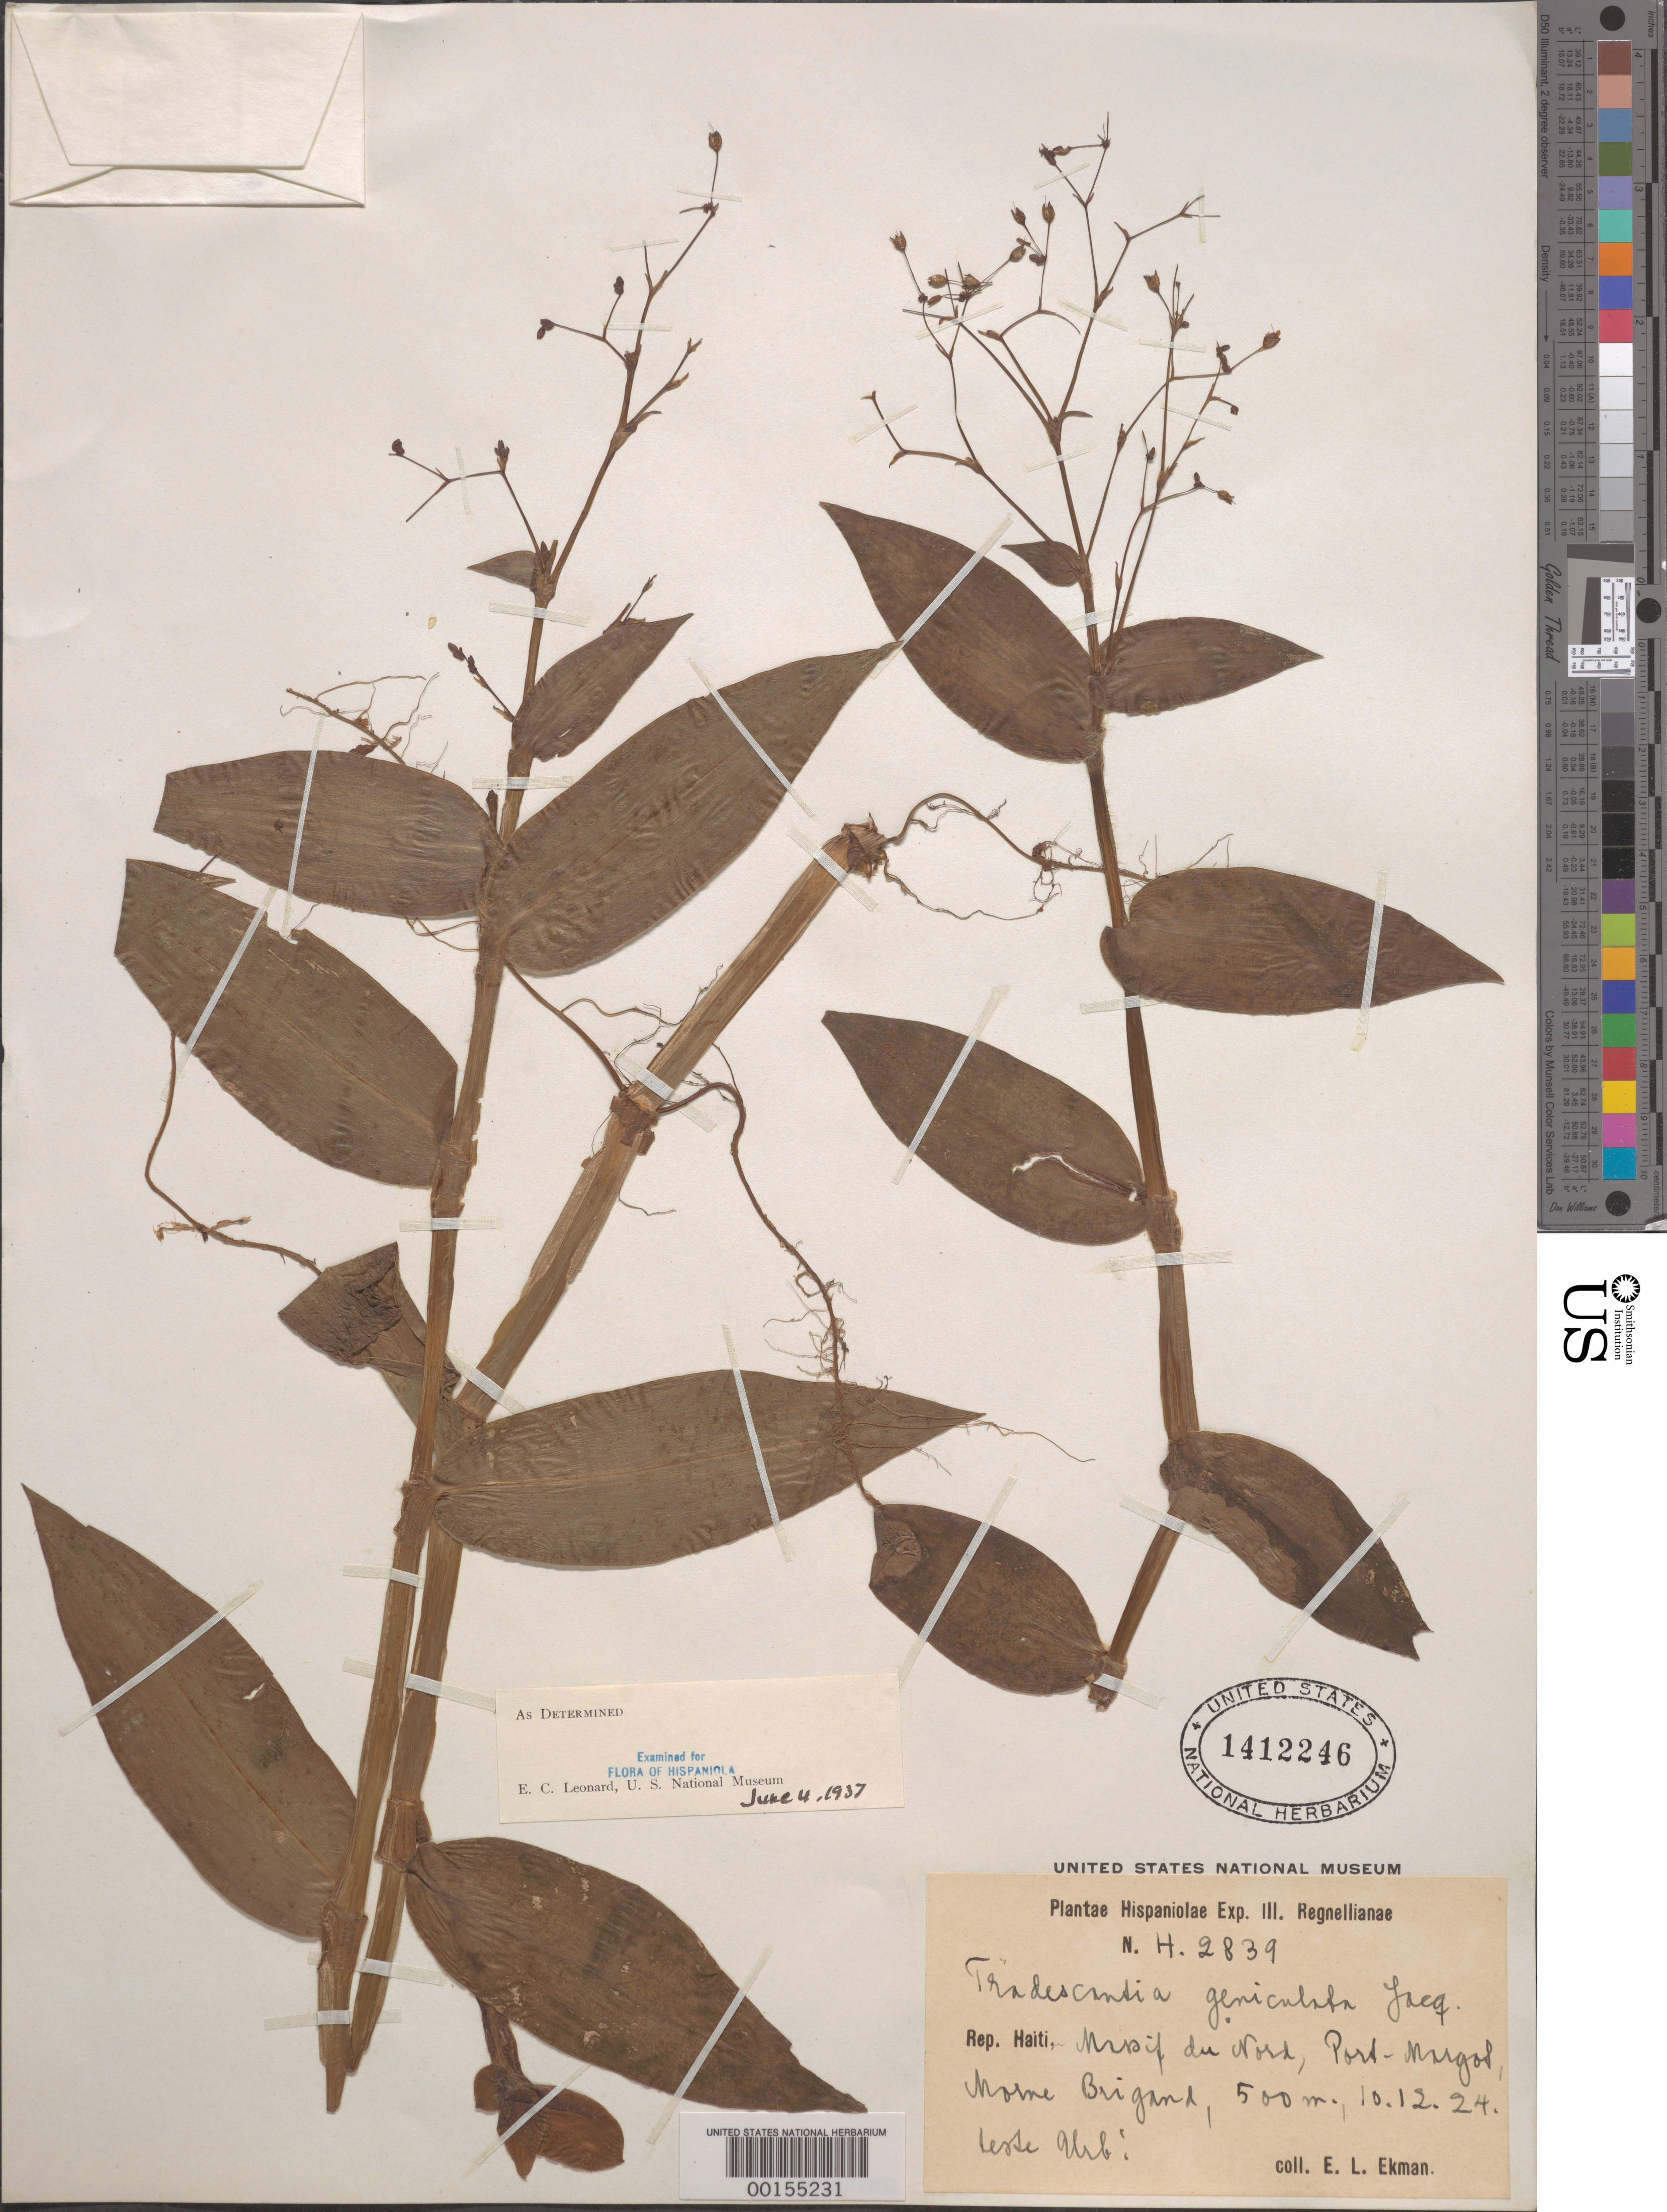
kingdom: Plantae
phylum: Tracheophyta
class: Liliopsida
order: Commelinales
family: Commelinaceae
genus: Gibasis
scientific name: Gibasis geniculata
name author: (Jacq.) Rohweder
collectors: E. L. Ekman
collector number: N.h. 2839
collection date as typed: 10 Dec 1924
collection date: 1924-12-10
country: Haiti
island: Hispaniola Island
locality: Masif du nord, port margot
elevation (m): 500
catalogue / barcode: US 1412246